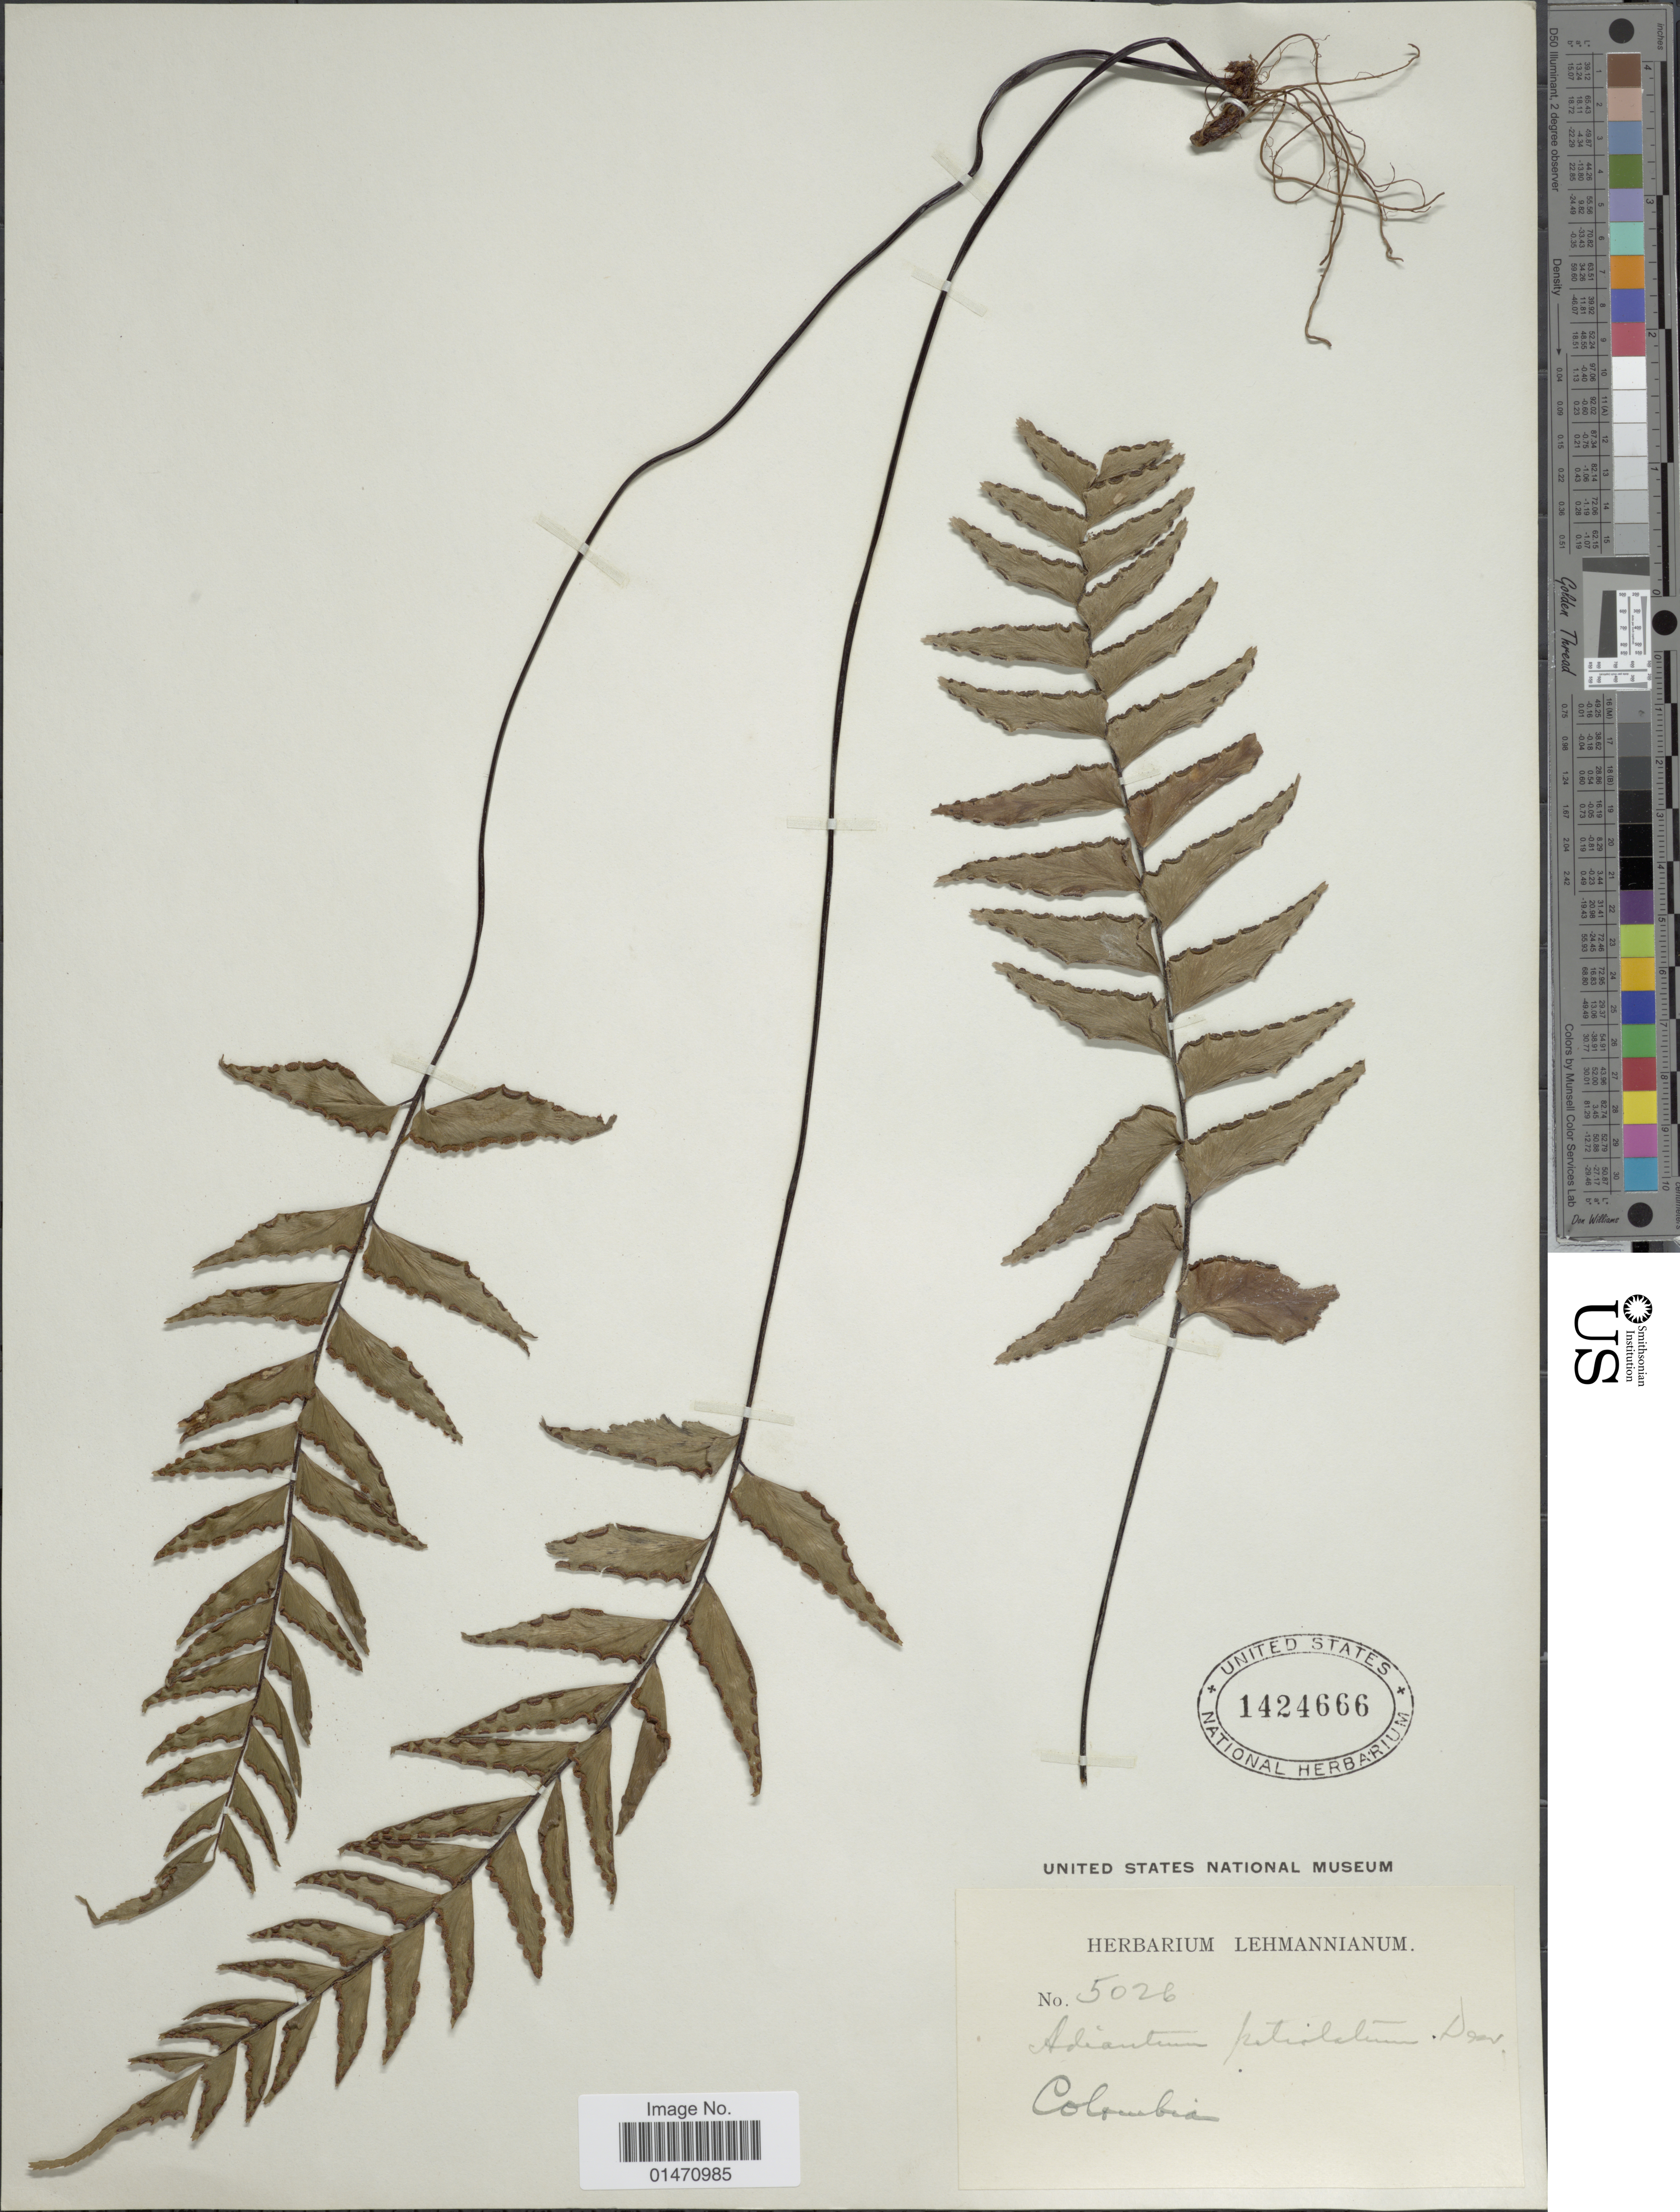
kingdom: Plantae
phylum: Tracheophyta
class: Polypodiopsida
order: Polypodiales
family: Pteridaceae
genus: Adiantum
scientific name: Adiantum petiolatum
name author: Desv.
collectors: ex herb. Lehmannianum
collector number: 5026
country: Colombia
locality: Colombia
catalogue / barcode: US 1424666